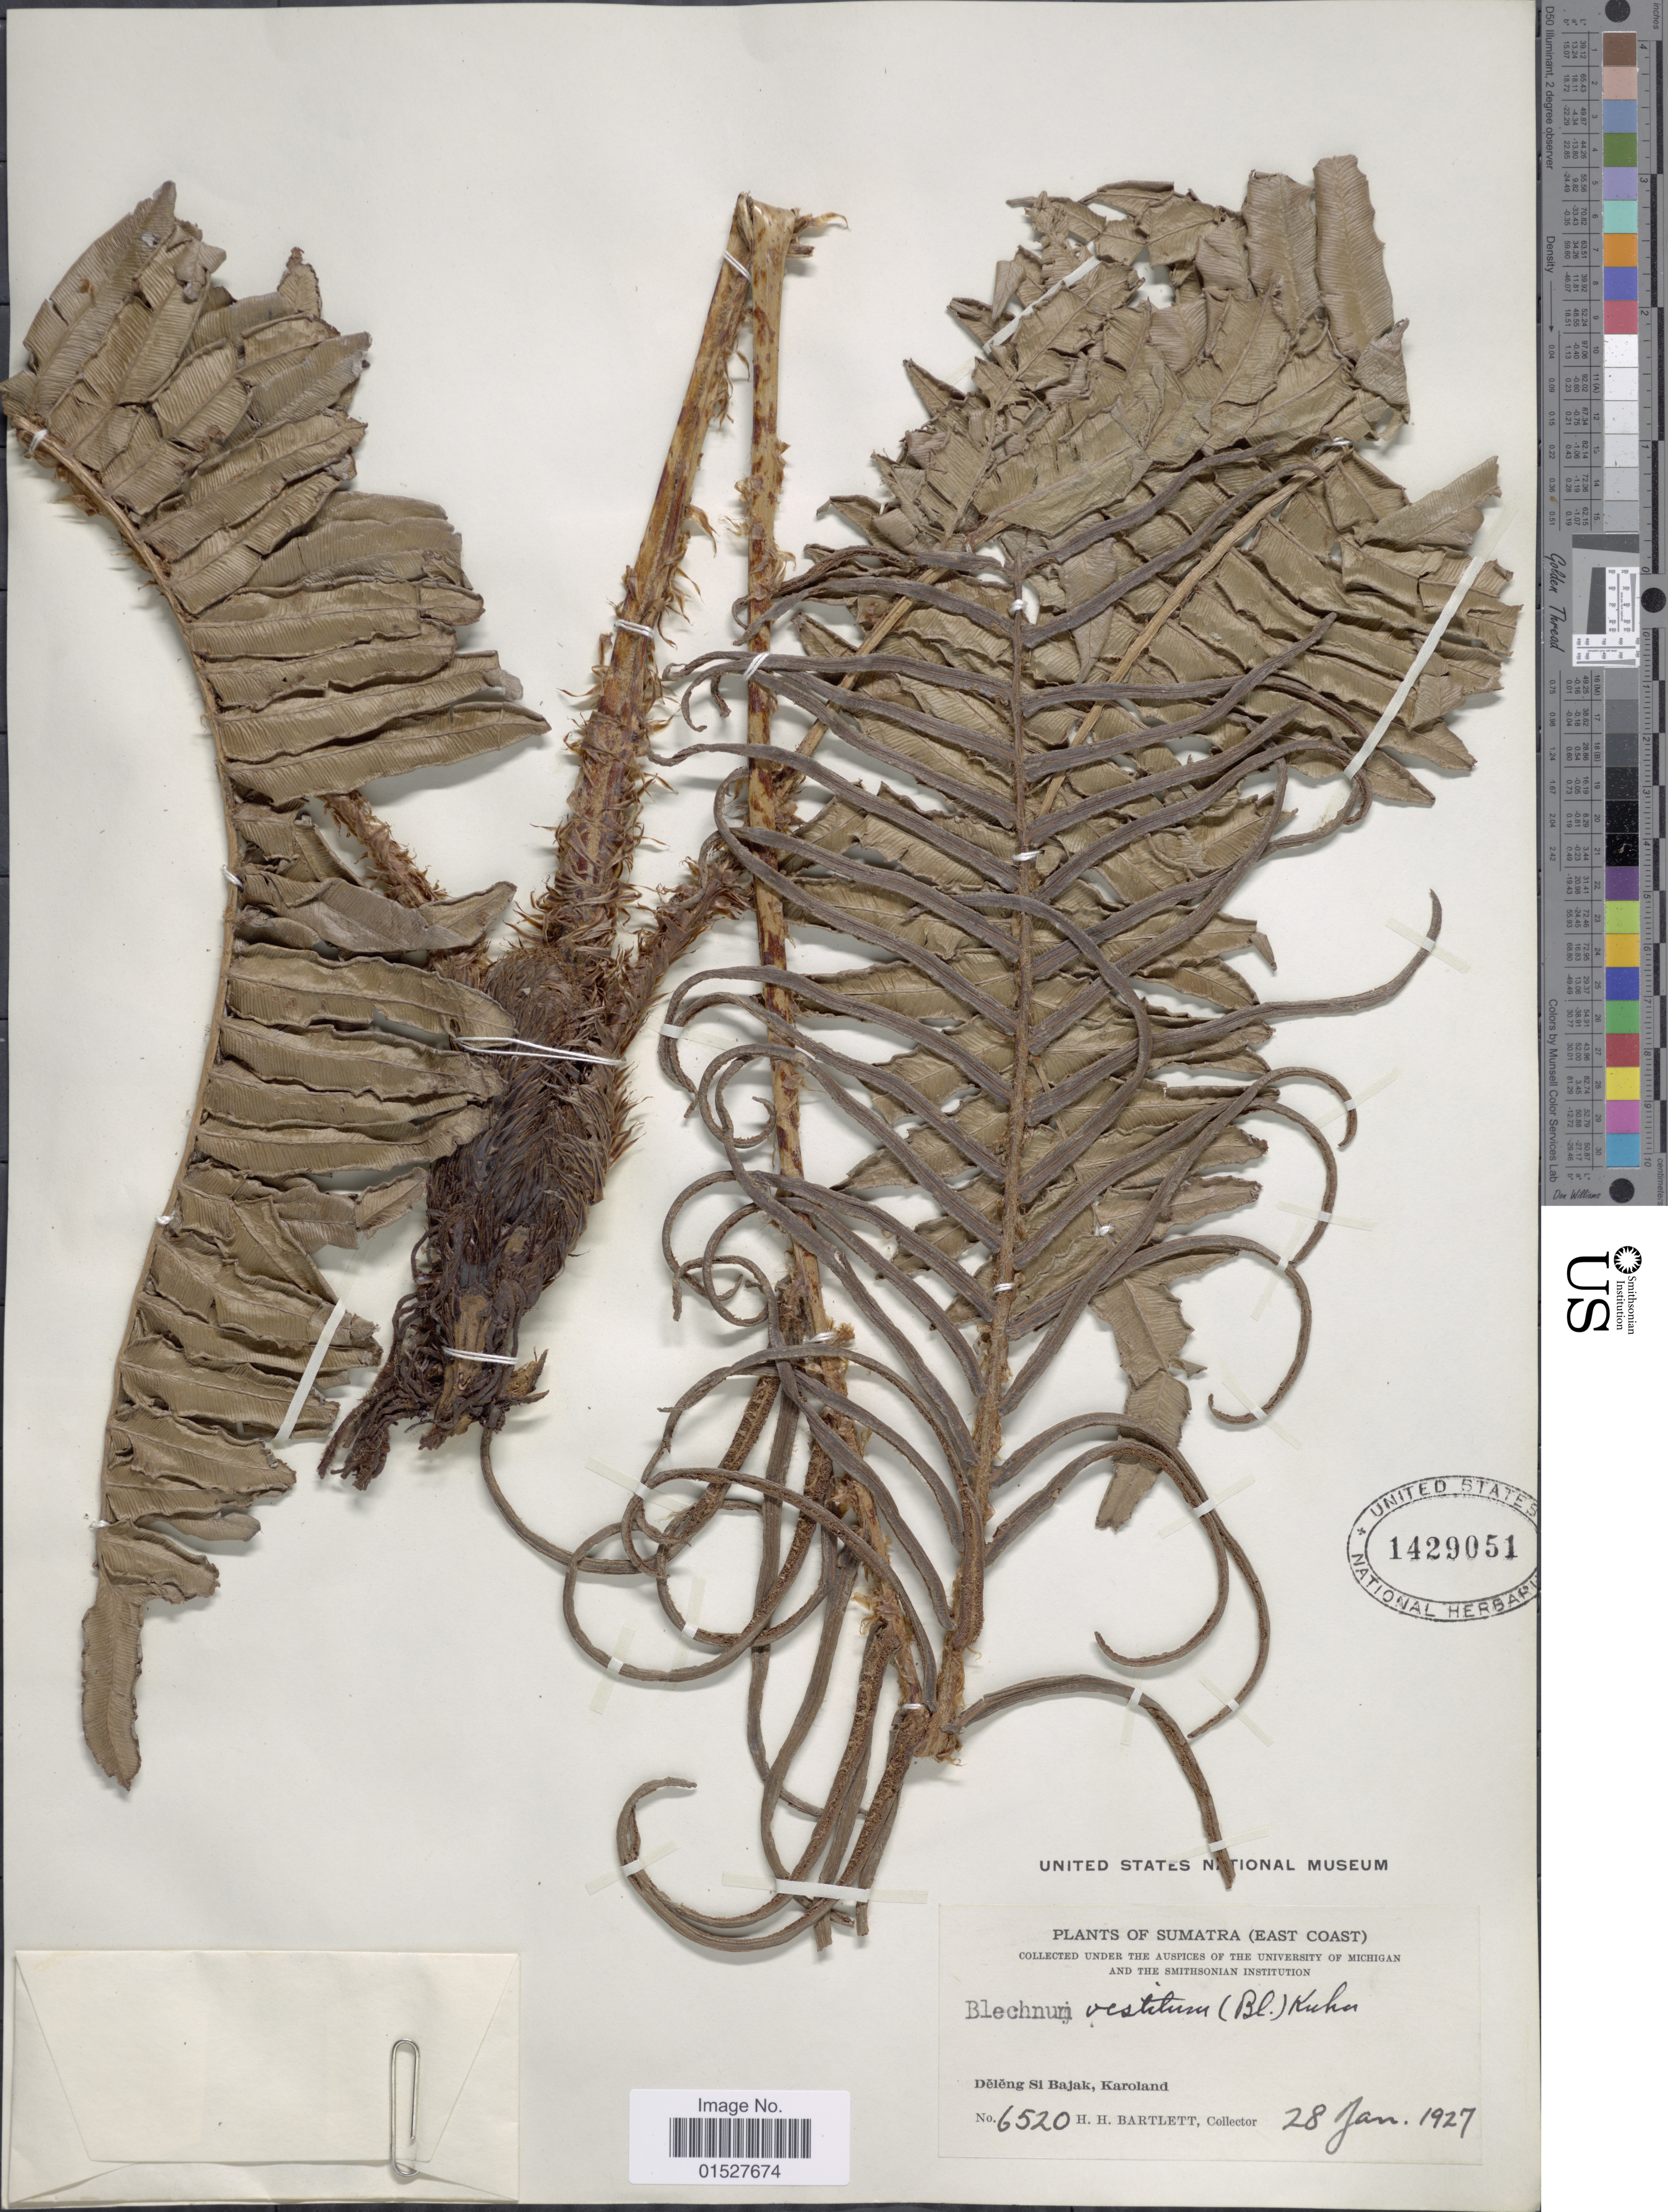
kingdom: Plantae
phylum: Tracheophyta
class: Polypodiopsida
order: Polypodiales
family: Blechnaceae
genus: Blechnum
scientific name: Blechnum vestitum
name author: (Blume) Kuhn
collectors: H. H. Bartlett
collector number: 6520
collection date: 1927-01-28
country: Indonesia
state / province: Sumatra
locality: East Coast. Deleng Si Badjak, Karoland.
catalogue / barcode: US 1429051